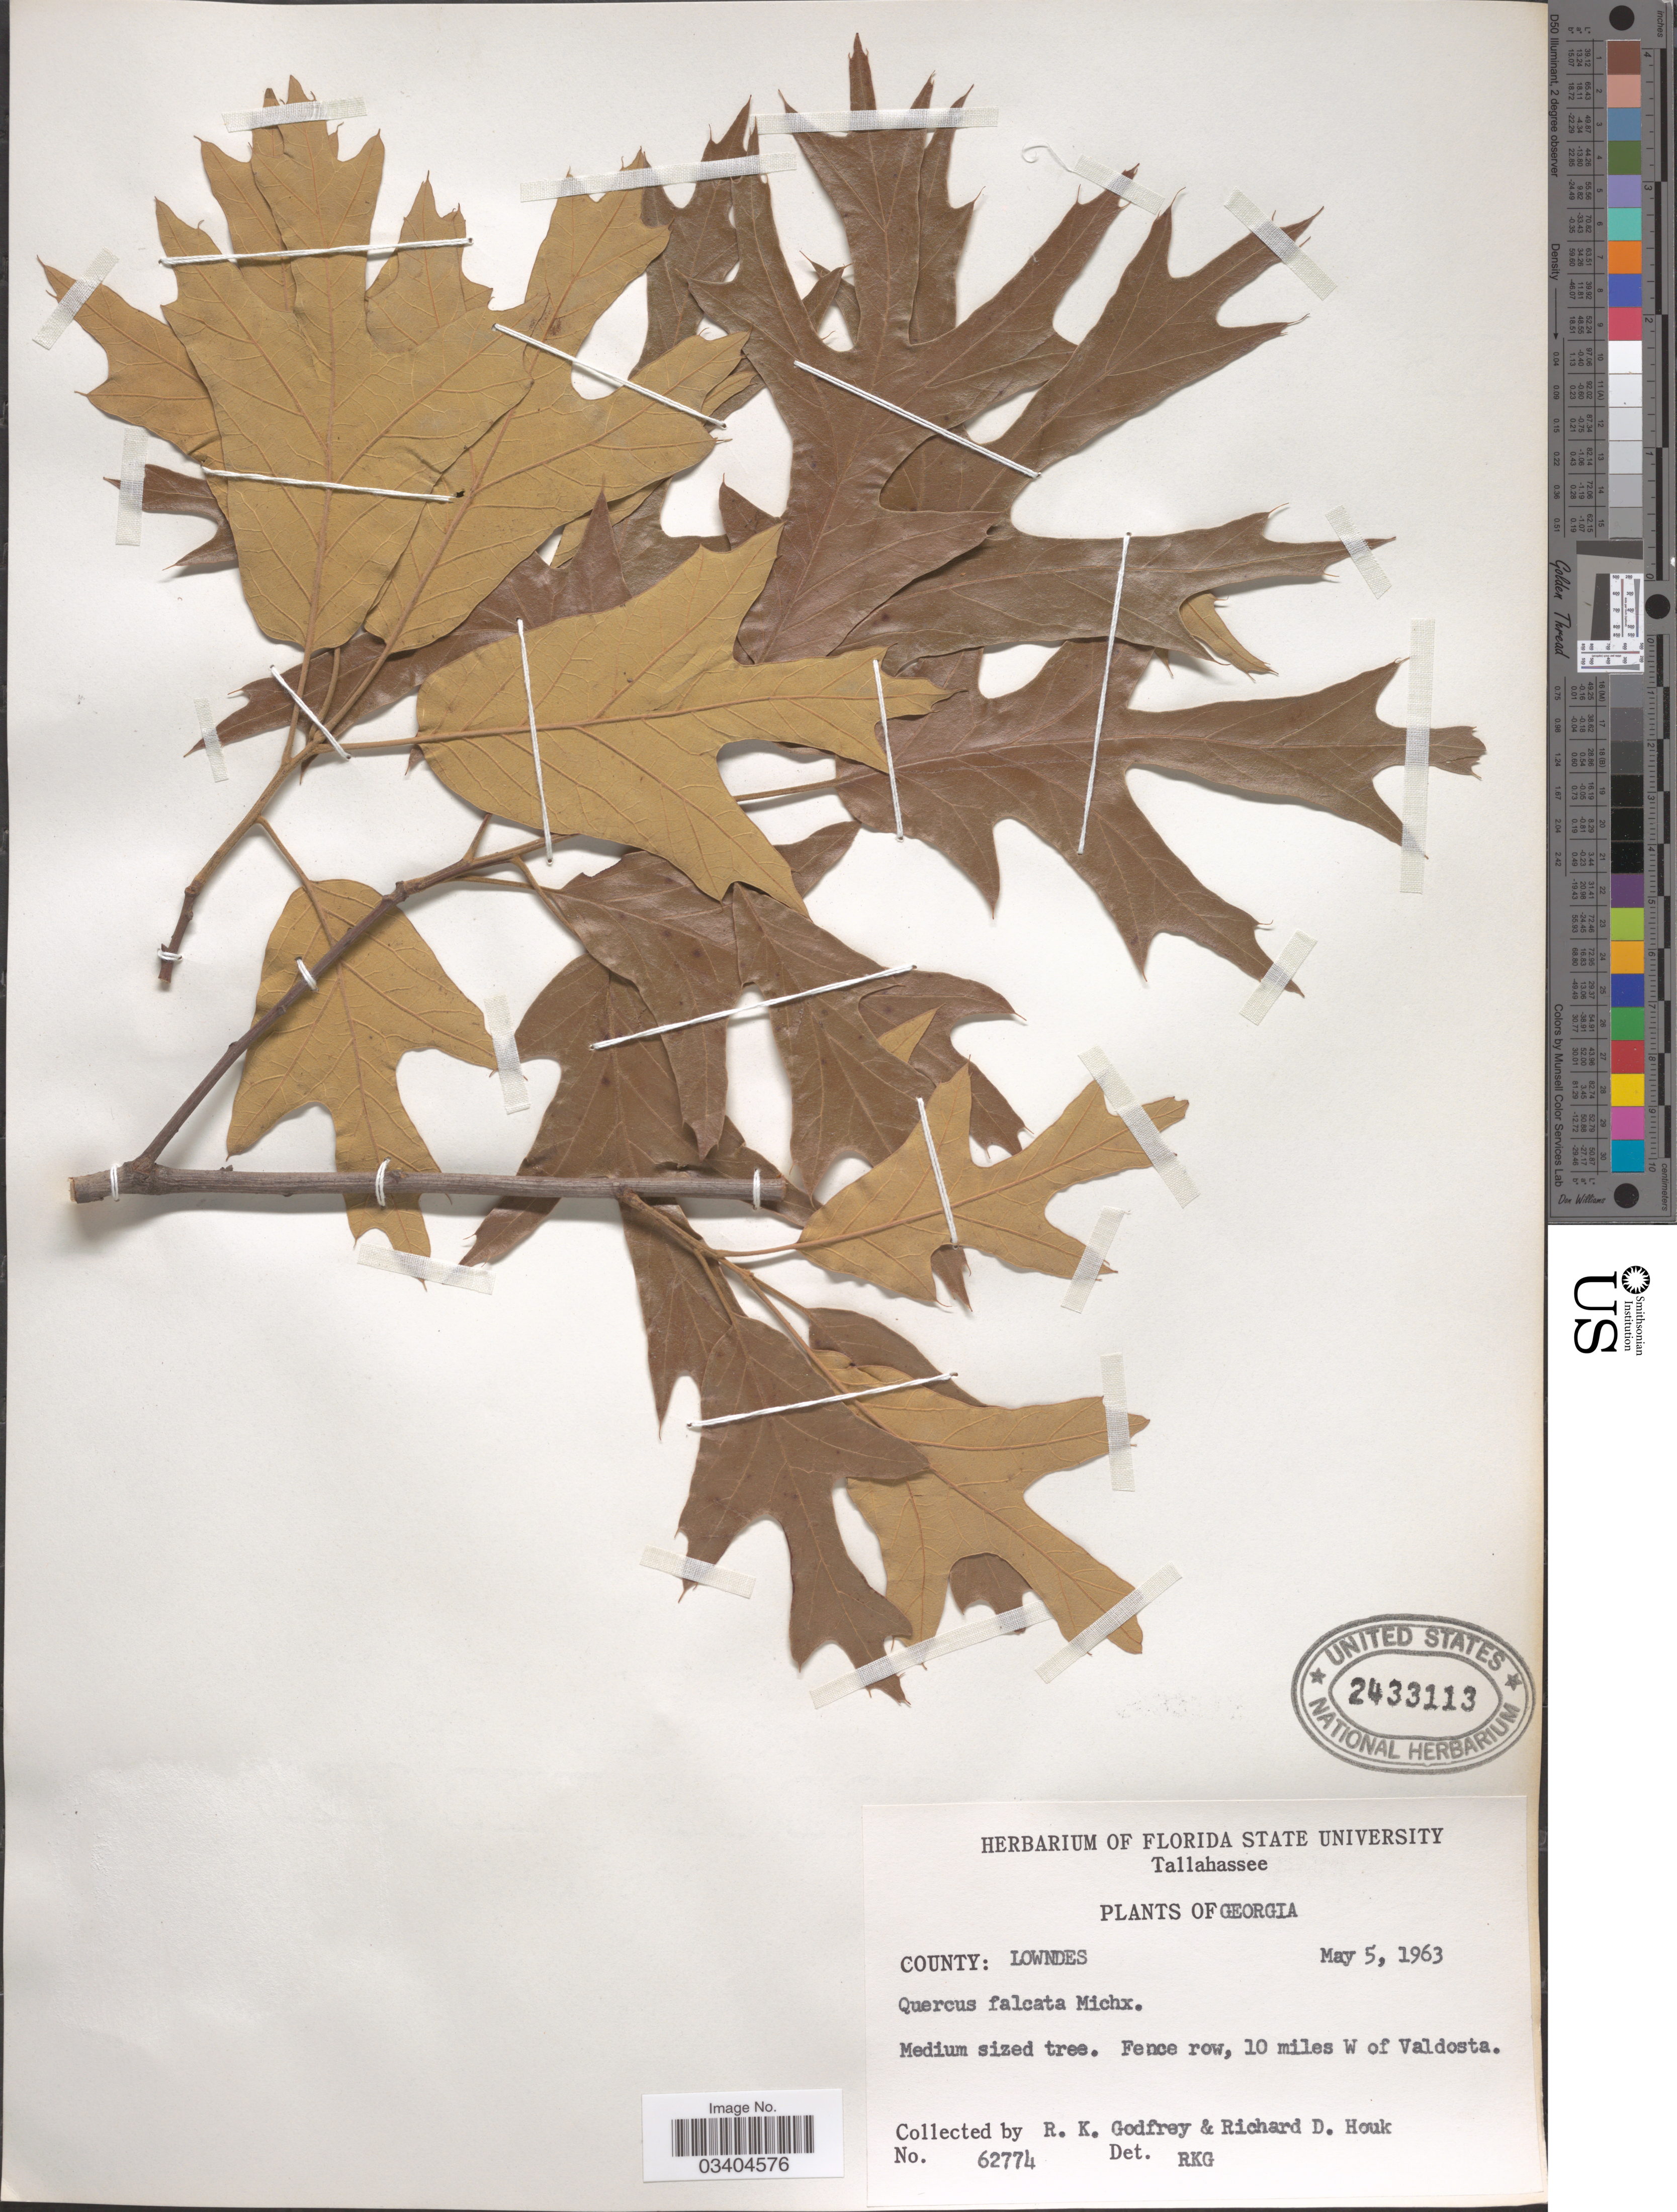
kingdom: Plantae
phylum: Tracheophyta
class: Magnoliopsida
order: Fagales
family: Fagaceae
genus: Quercus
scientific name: Quercus falcata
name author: Michx.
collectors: R. K. Godfrey & R. Houk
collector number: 62774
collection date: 1963-05-05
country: United States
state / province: Georgia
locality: County: Lowndes. Fence row, 10 miles W of Valdosta.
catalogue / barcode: US 2433113